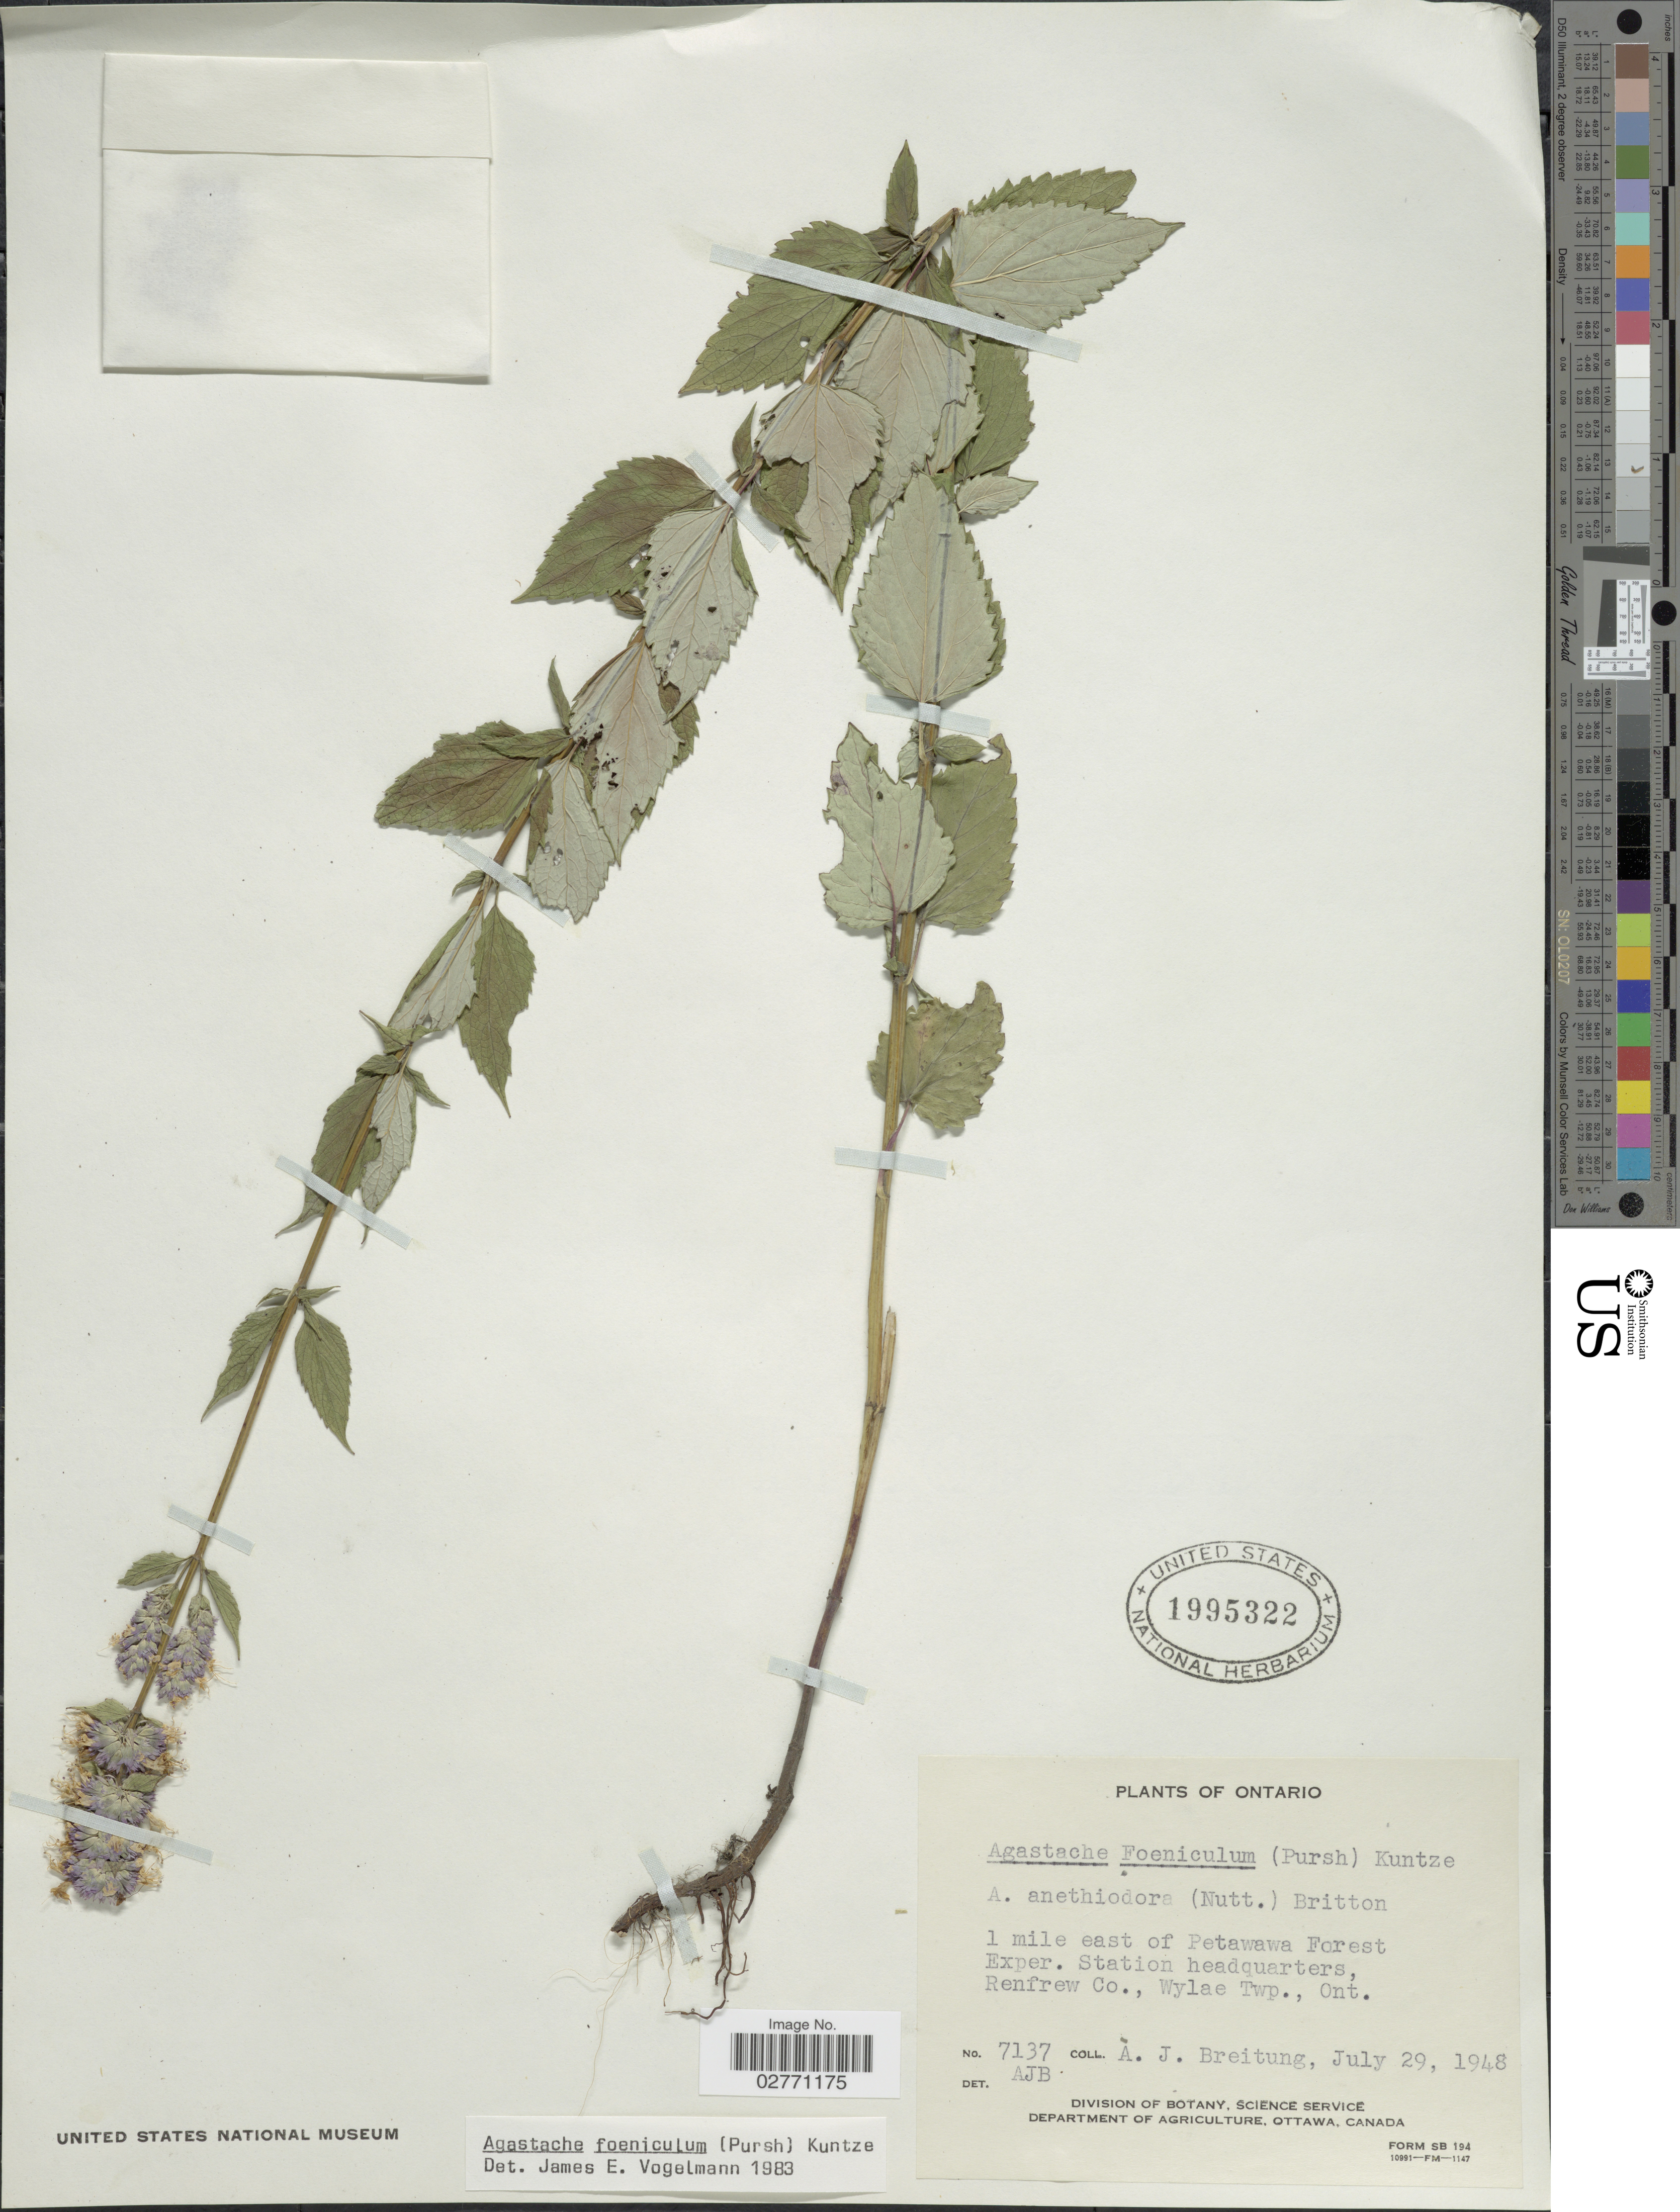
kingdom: Plantae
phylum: Tracheophyta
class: Magnoliopsida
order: Lamiales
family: Lamiaceae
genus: Agastache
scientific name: Agastache foeniculum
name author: (Pursh) Kuntze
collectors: A. Breitung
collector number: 7137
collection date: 1948-07-29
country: Canada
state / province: Ontario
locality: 1 mile east of Petawawa Forest. Exper. Station headquarters, Renfrew Co., Wylae Twp., Ont.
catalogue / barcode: US 1995322